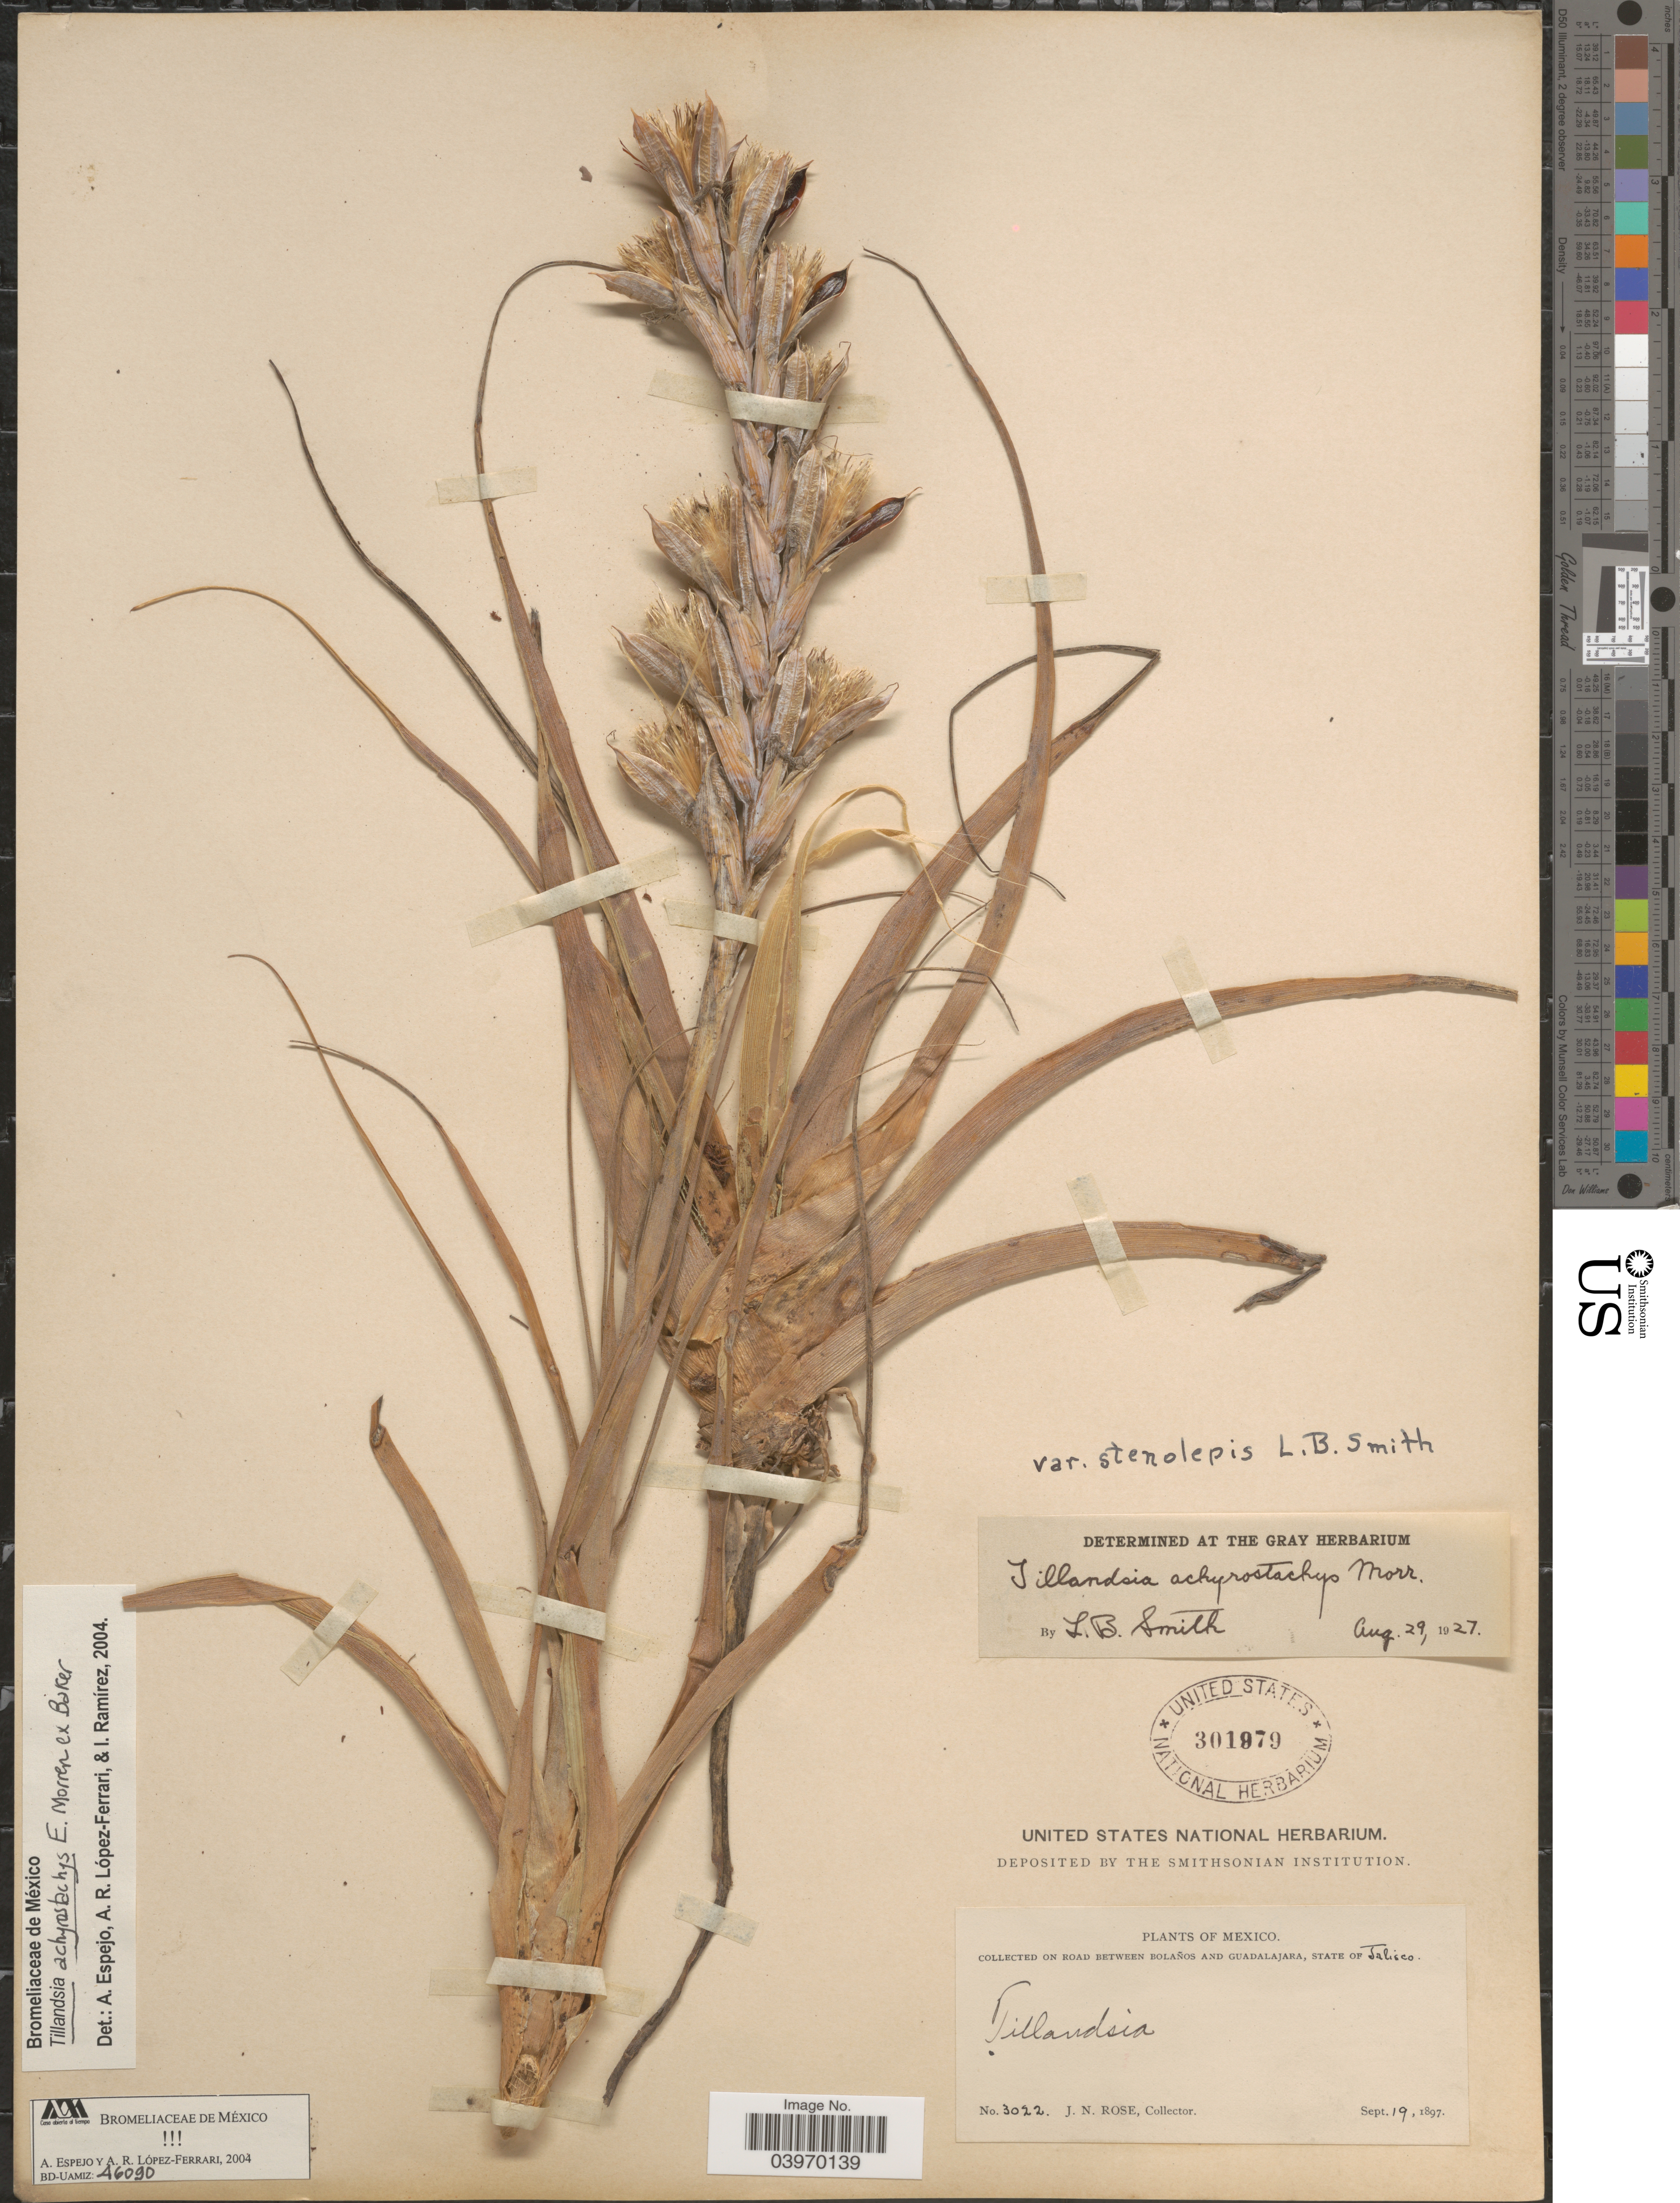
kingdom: Plantae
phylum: Tracheophyta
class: Liliopsida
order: Poales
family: Bromeliaceae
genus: Tillandsia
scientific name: Tillandsia achyrostachys var. achyrostachys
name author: É. Morren ex Baker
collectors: J. N. Rose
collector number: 3022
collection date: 1897-09-19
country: Mexico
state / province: Jalisco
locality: On road between Bolaños and Guadalajara.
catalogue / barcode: US 301979